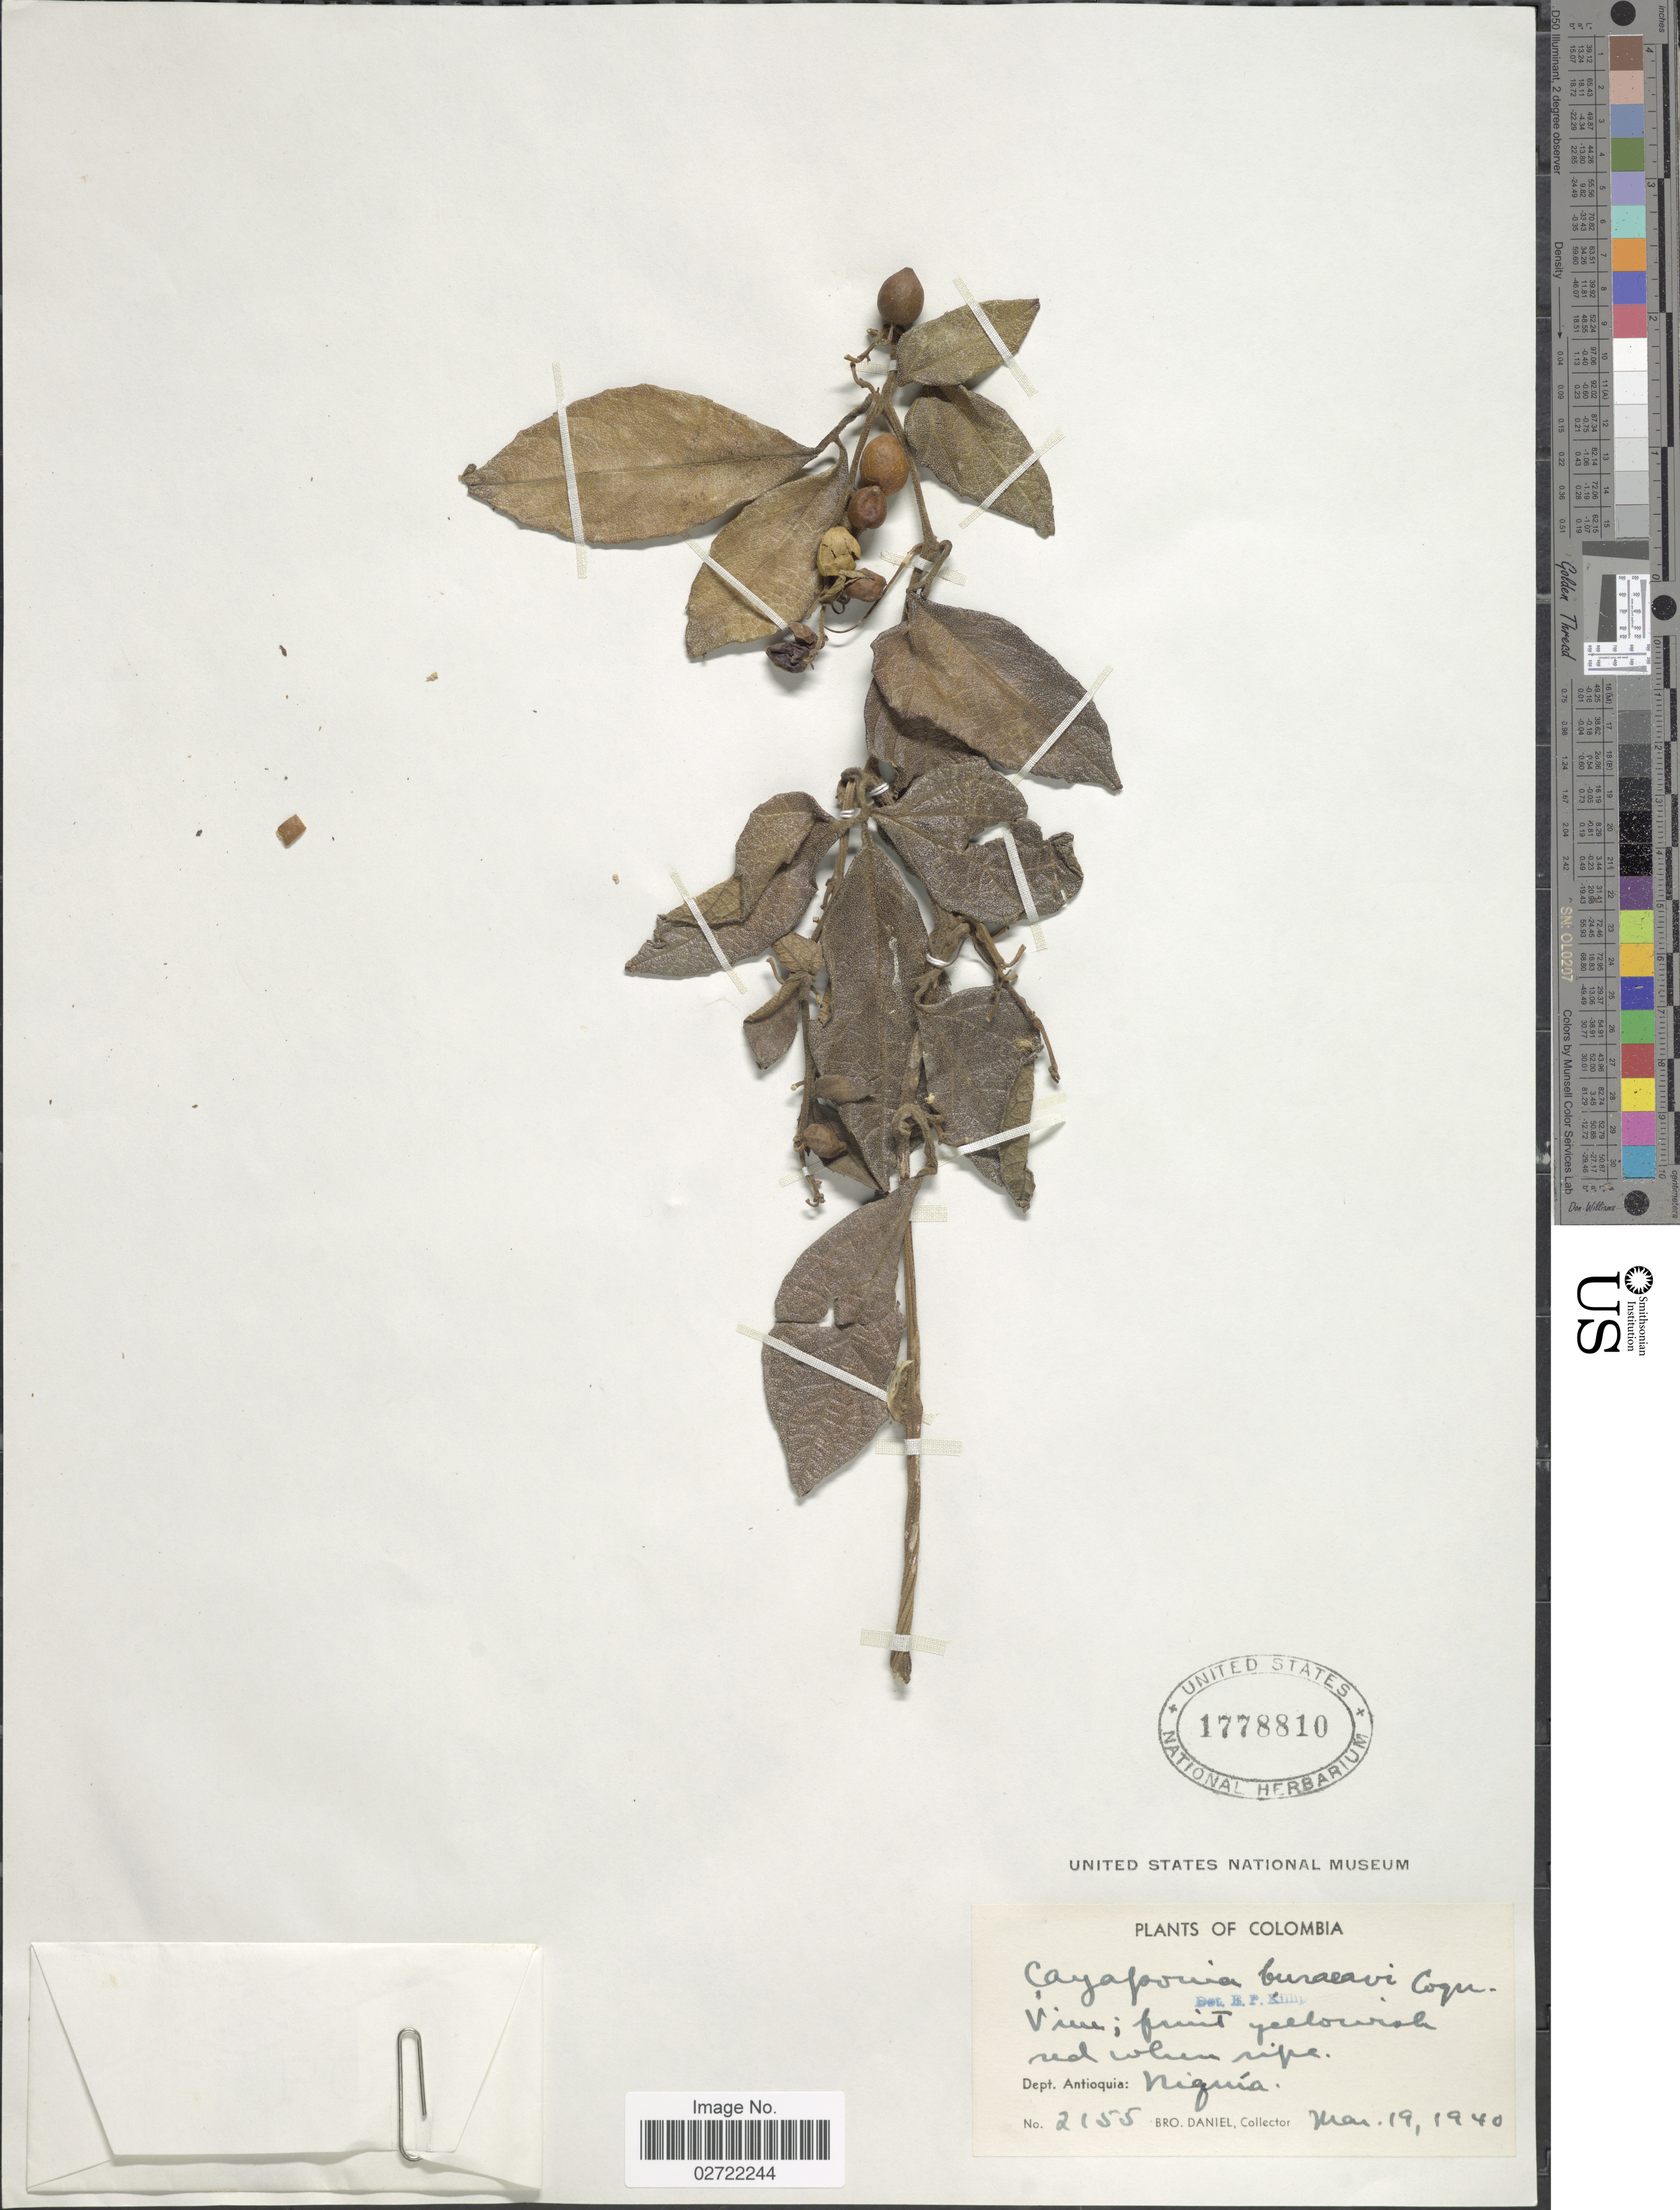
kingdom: Plantae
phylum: Tracheophyta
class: Magnoliopsida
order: Cucurbitales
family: Cucurbitaceae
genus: Cayaponia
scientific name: Cayaponia buraeavii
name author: Cogn.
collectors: Bro. Daniel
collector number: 2155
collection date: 1940-03-19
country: Colombia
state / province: Antioquia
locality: Dept. Antioquia: Niguía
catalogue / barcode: US 1778810